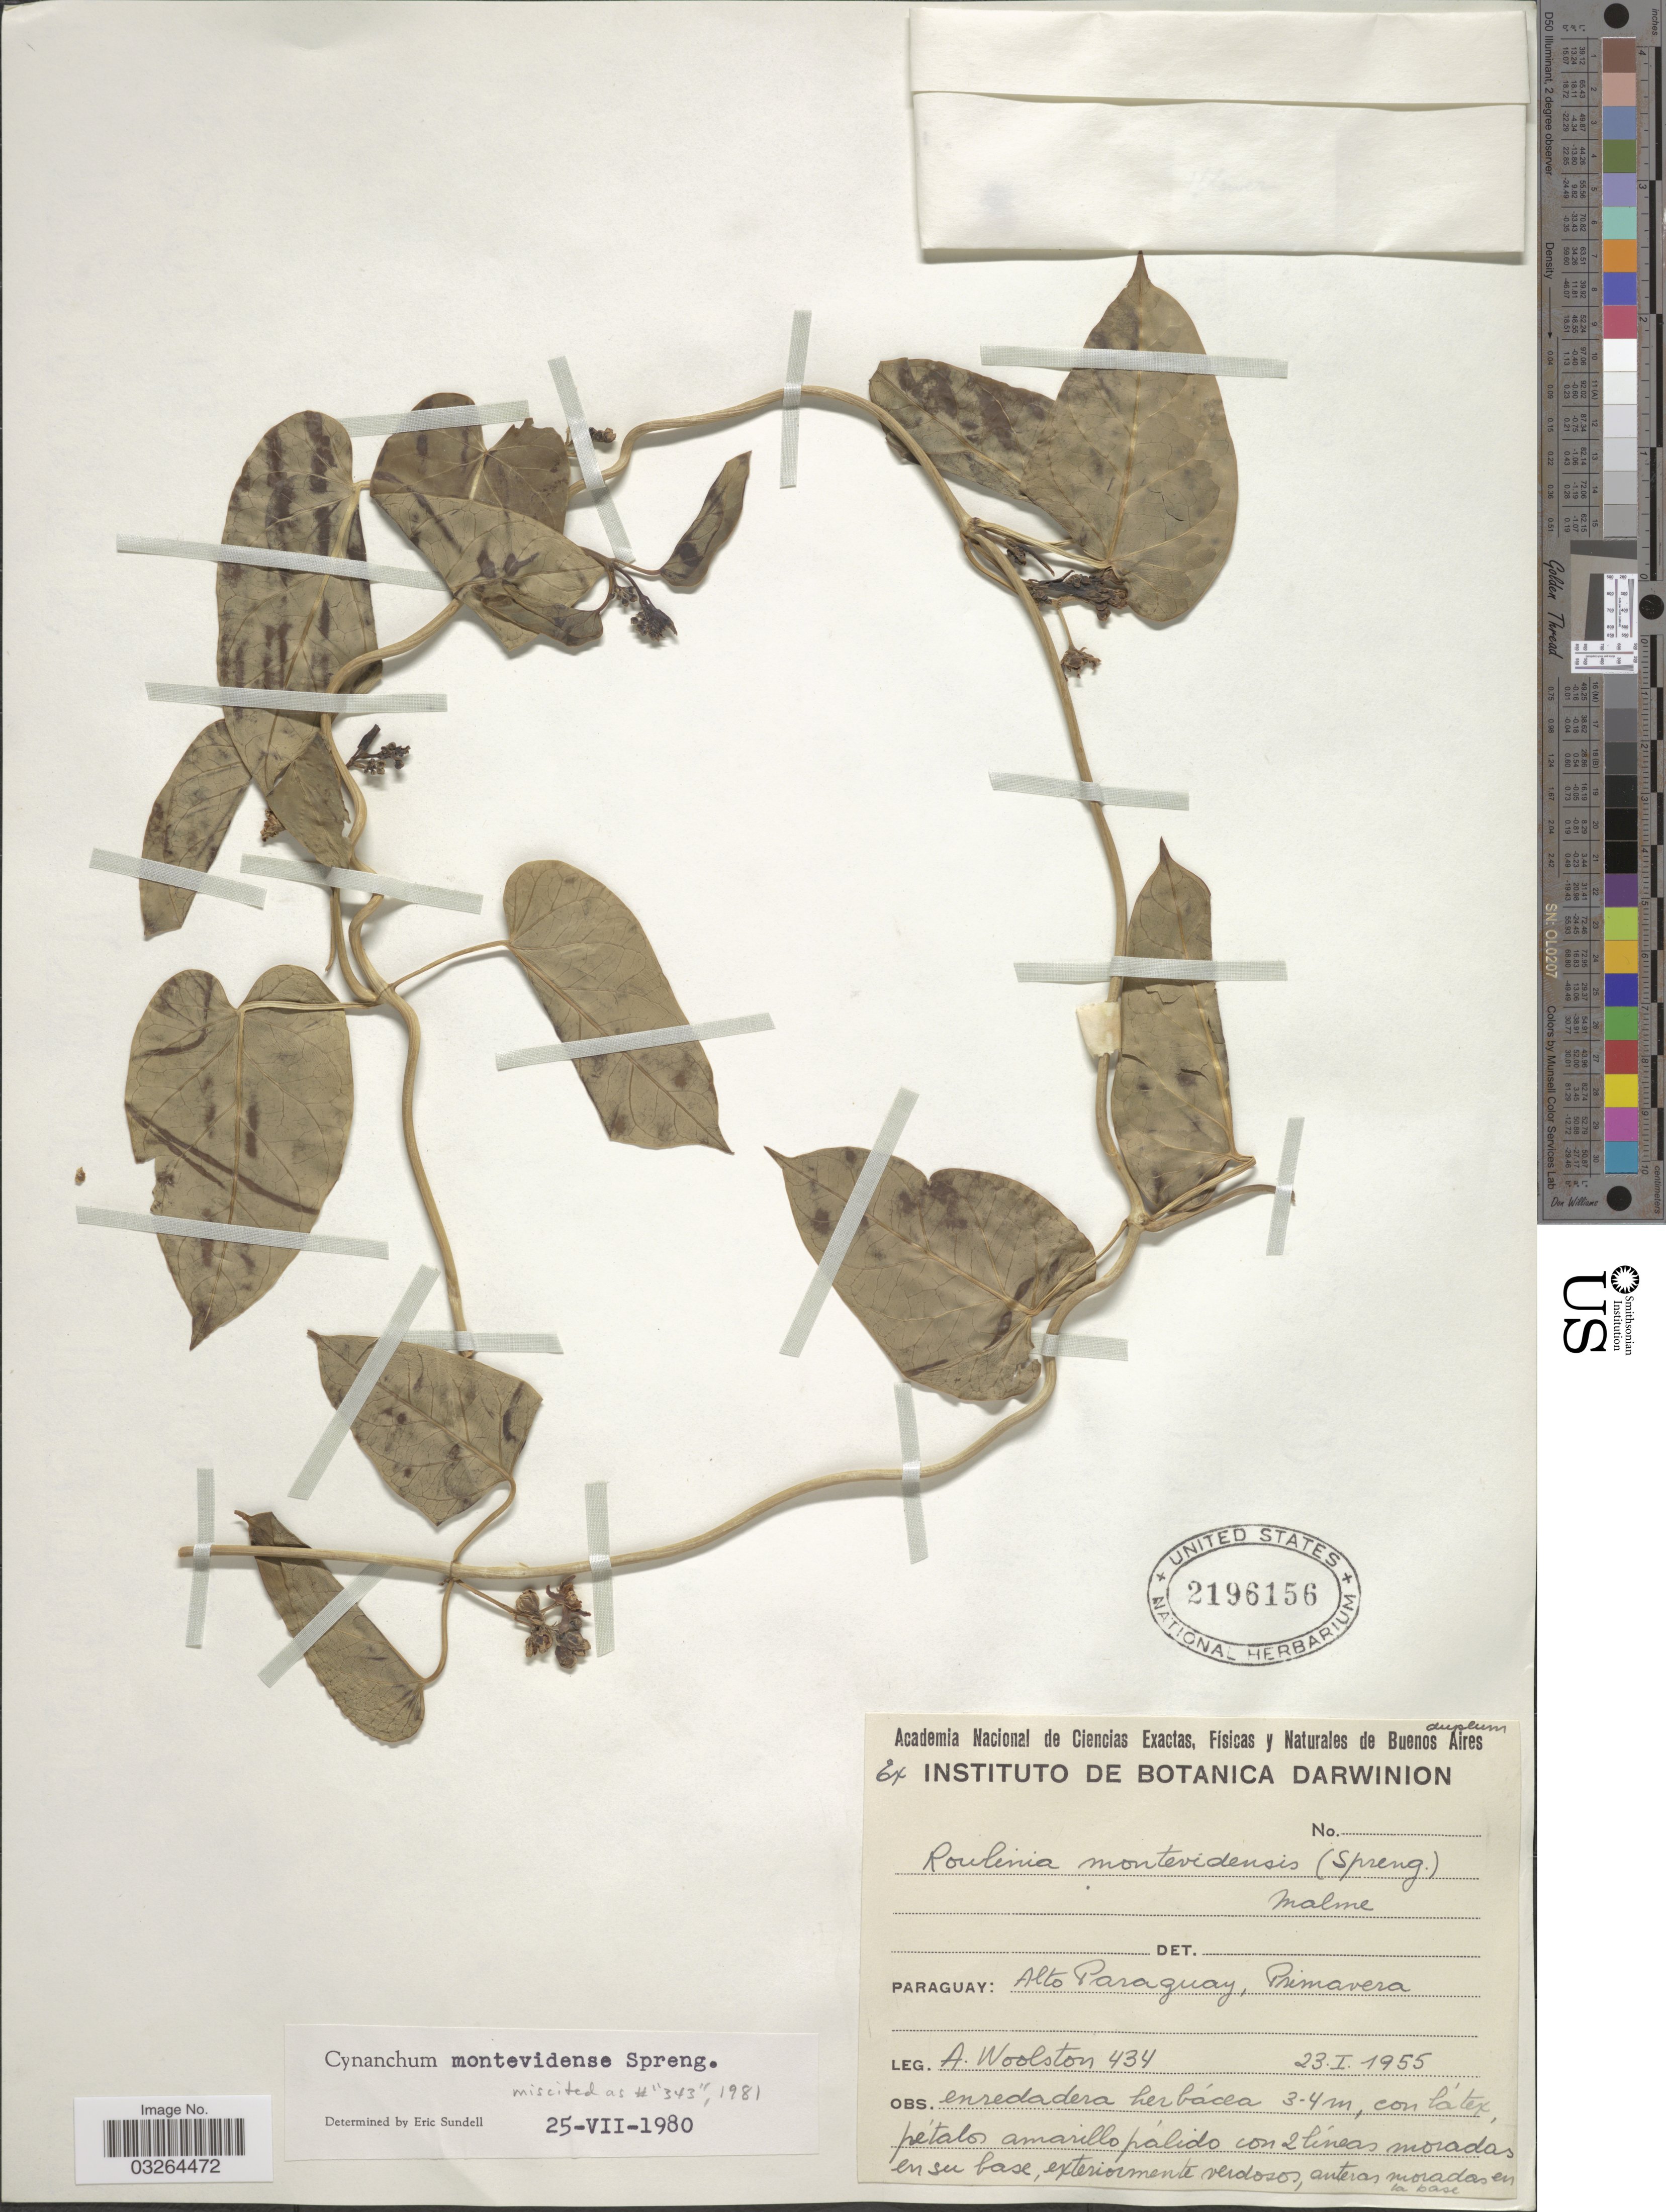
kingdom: Plantae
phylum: Tracheophyta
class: Magnoliopsida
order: Gentianales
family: Apocynaceae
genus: Cynanchum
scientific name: Cynanchum montevidense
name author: Spreng.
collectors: A. Woolston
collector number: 434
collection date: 1955-01-23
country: Paraguay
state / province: Alto Paraguay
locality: Primavera.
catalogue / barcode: US 2196156